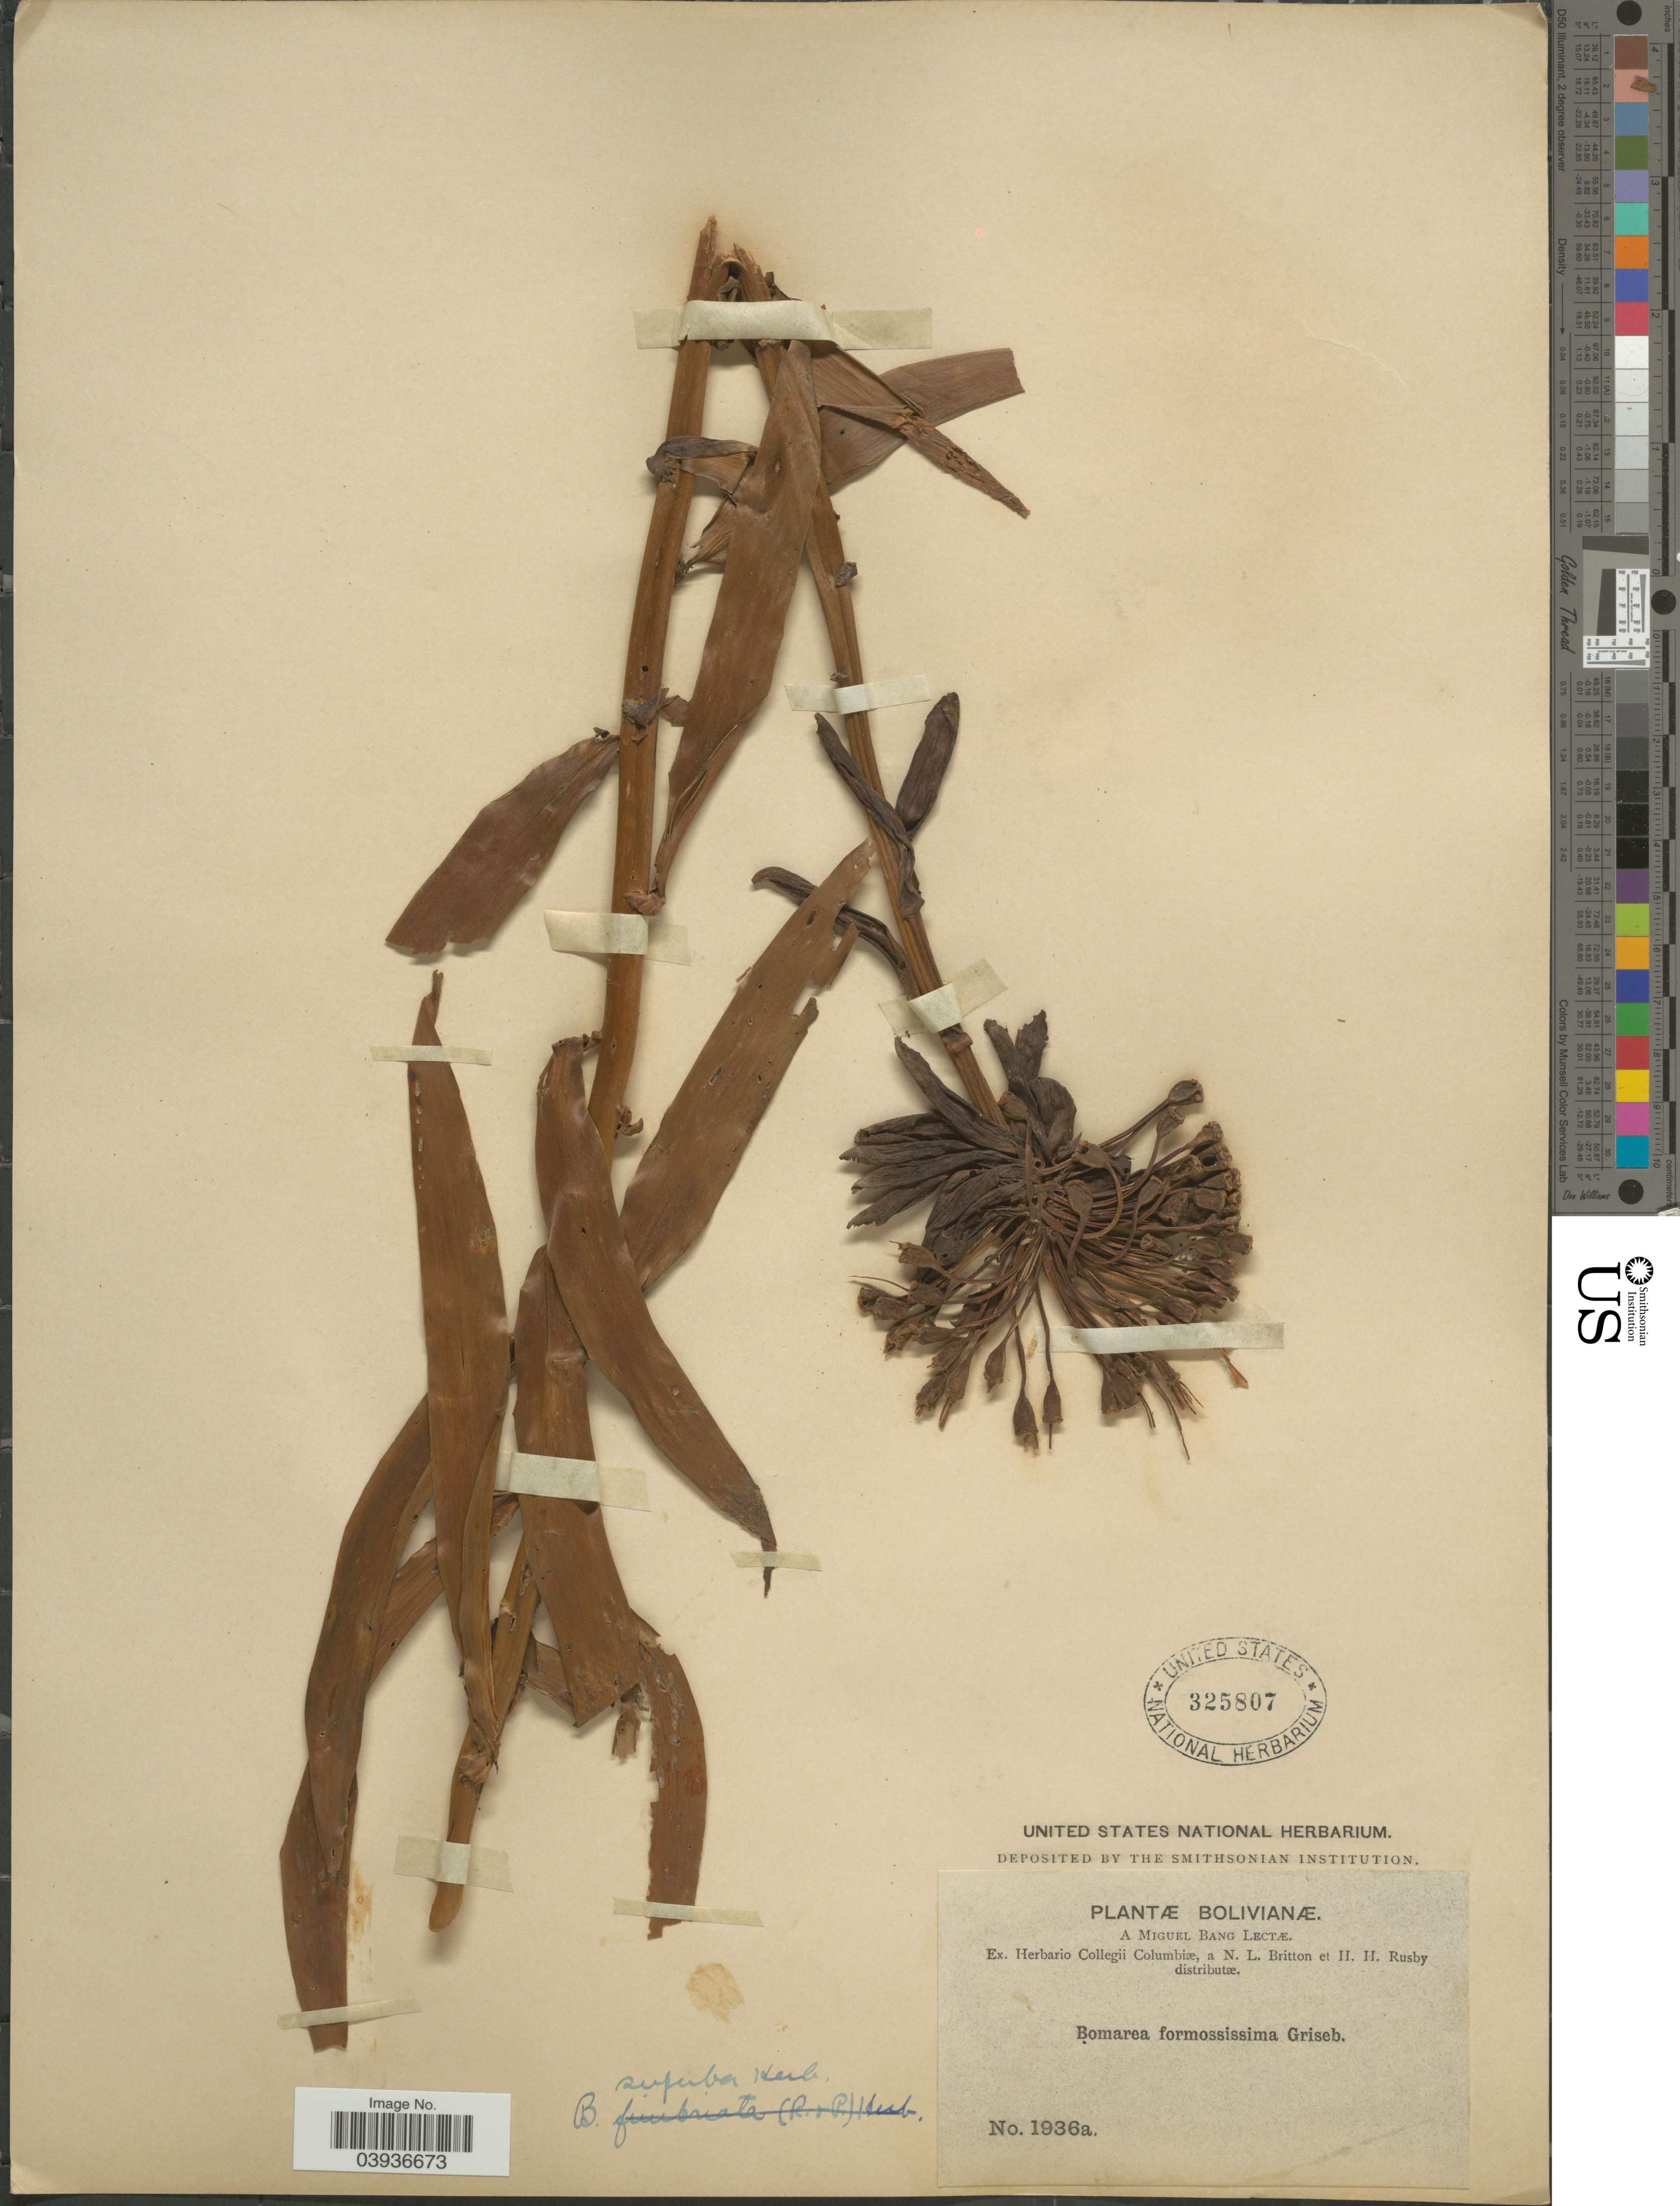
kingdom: Plantae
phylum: Tracheophyta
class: Liliopsida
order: Liliales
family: Alstroemeriaceae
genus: Bomarea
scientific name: Bomarea superba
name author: Herbert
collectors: M. Bang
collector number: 1936a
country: Bolivia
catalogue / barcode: US 325807